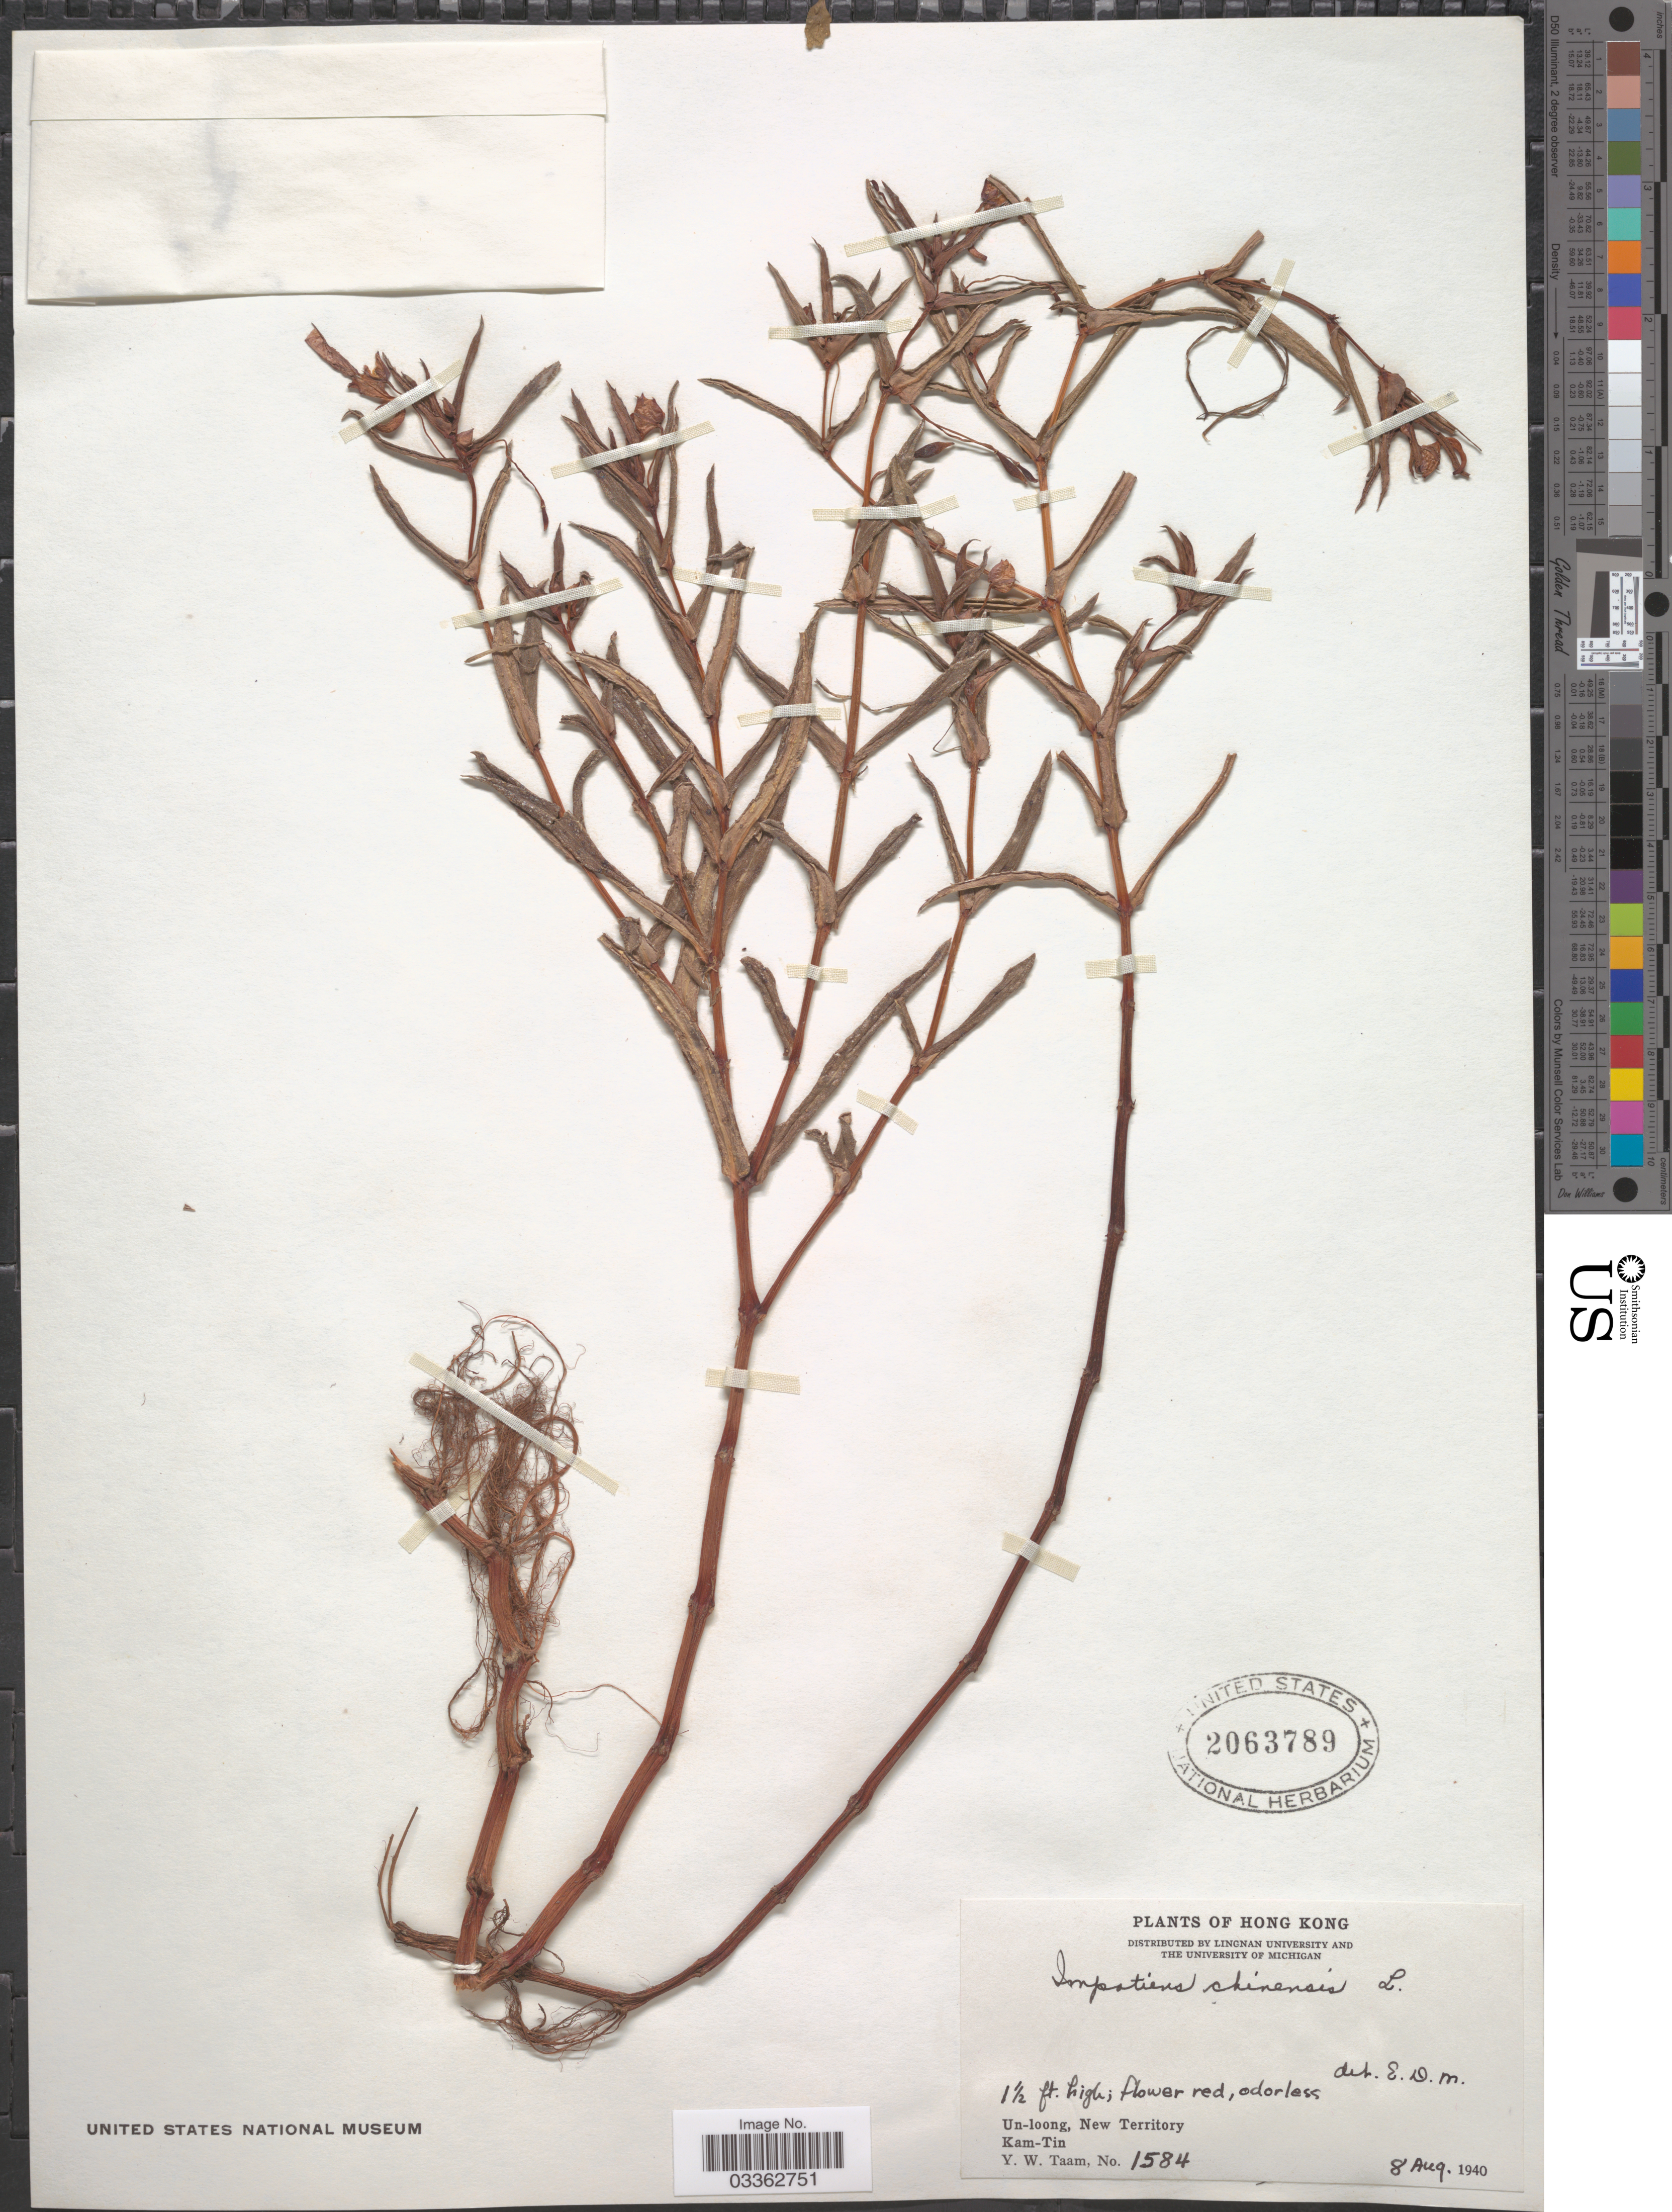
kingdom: Plantae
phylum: Tracheophyta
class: Magnoliopsida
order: Ericales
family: Balsaminaceae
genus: Impatiens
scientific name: Impatiens chinensis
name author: L.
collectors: Y. W. Taam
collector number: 1584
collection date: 1940-08-08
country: China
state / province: Hong Kong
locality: Un-loong, New Territory. Kam-Tin.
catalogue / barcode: US 2063789